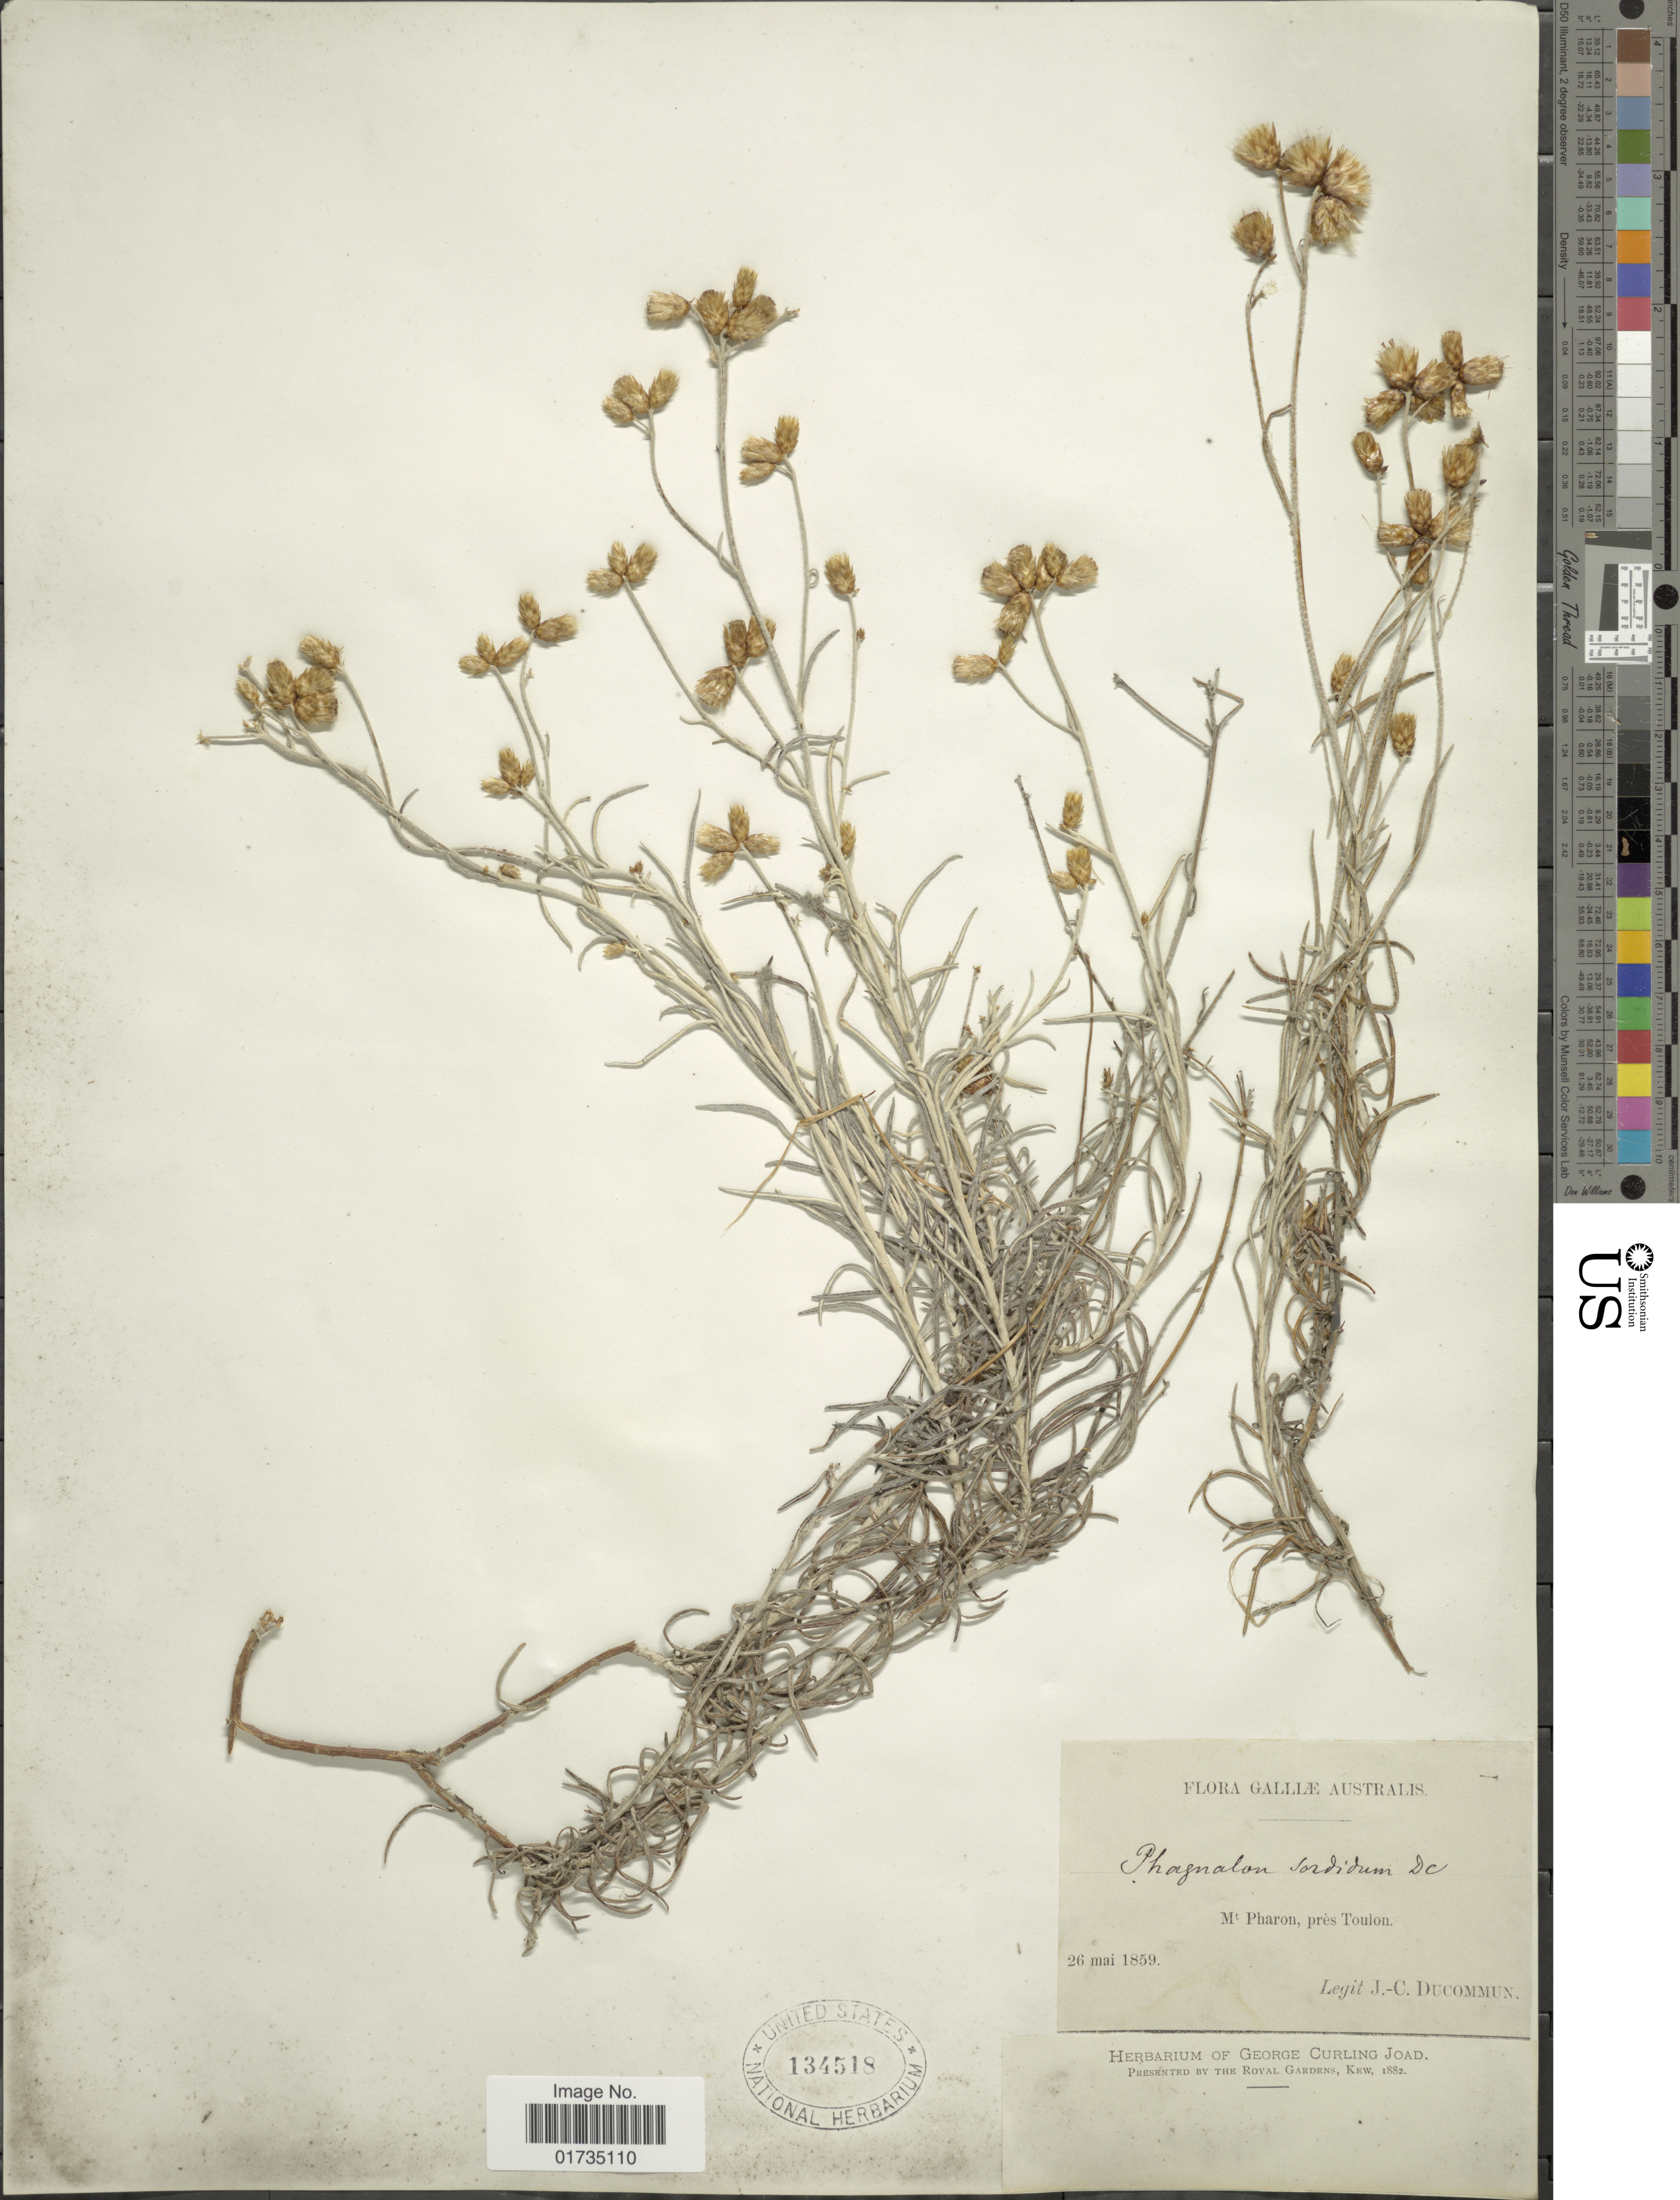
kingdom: Plantae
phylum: Tracheophyta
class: Magnoliopsida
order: Asterales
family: Asteraceae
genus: Phagnalon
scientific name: Phagnalon sordidum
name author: (L.) Rchb.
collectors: J. Ducommun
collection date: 1859-05-26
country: France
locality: Galliae Australis. Mt. Pharon, pres Toulon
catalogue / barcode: US 134518